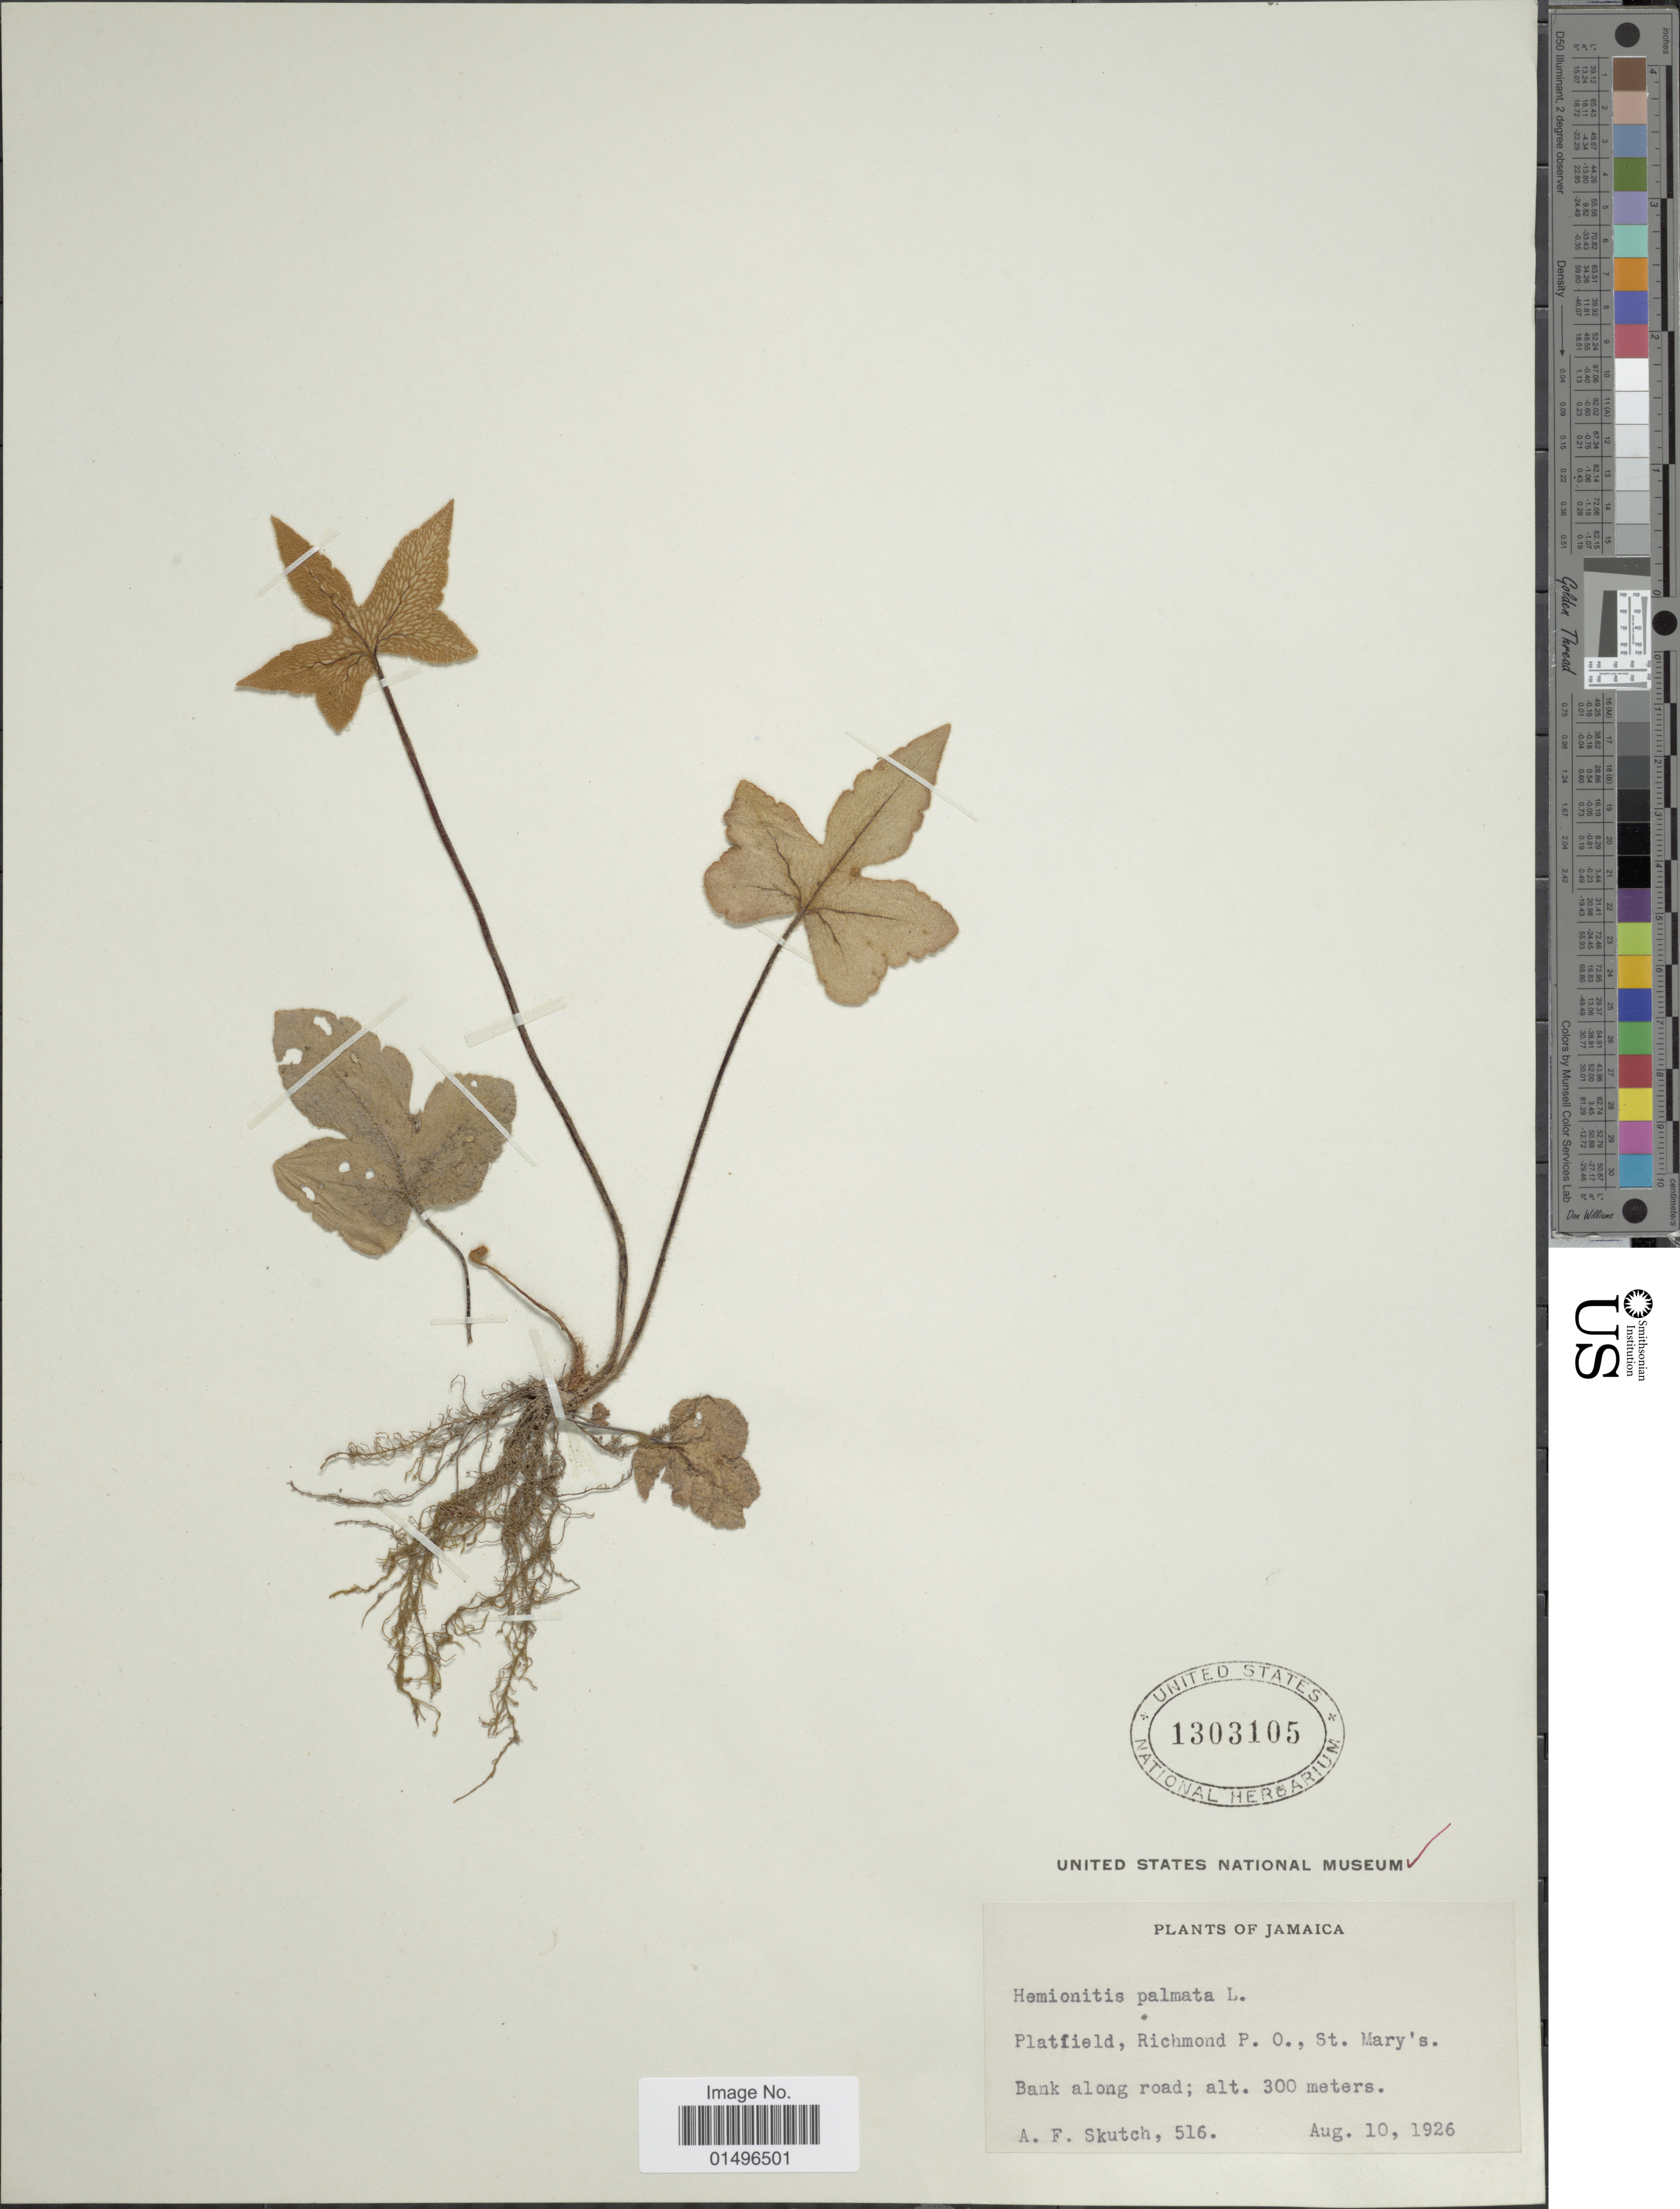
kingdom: Plantae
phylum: Tracheophyta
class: Polypodiopsida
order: Polypodiales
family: Pteridaceae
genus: Hemionitis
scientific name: Hemionitis palmata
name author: L.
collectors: A. F. Skutch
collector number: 516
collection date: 1926-08-10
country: Jamaica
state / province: Saint Mary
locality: Jamaica, Platfield, Richmond P.O., St. Mary's, Bank along the road.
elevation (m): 300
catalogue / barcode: US 1303105